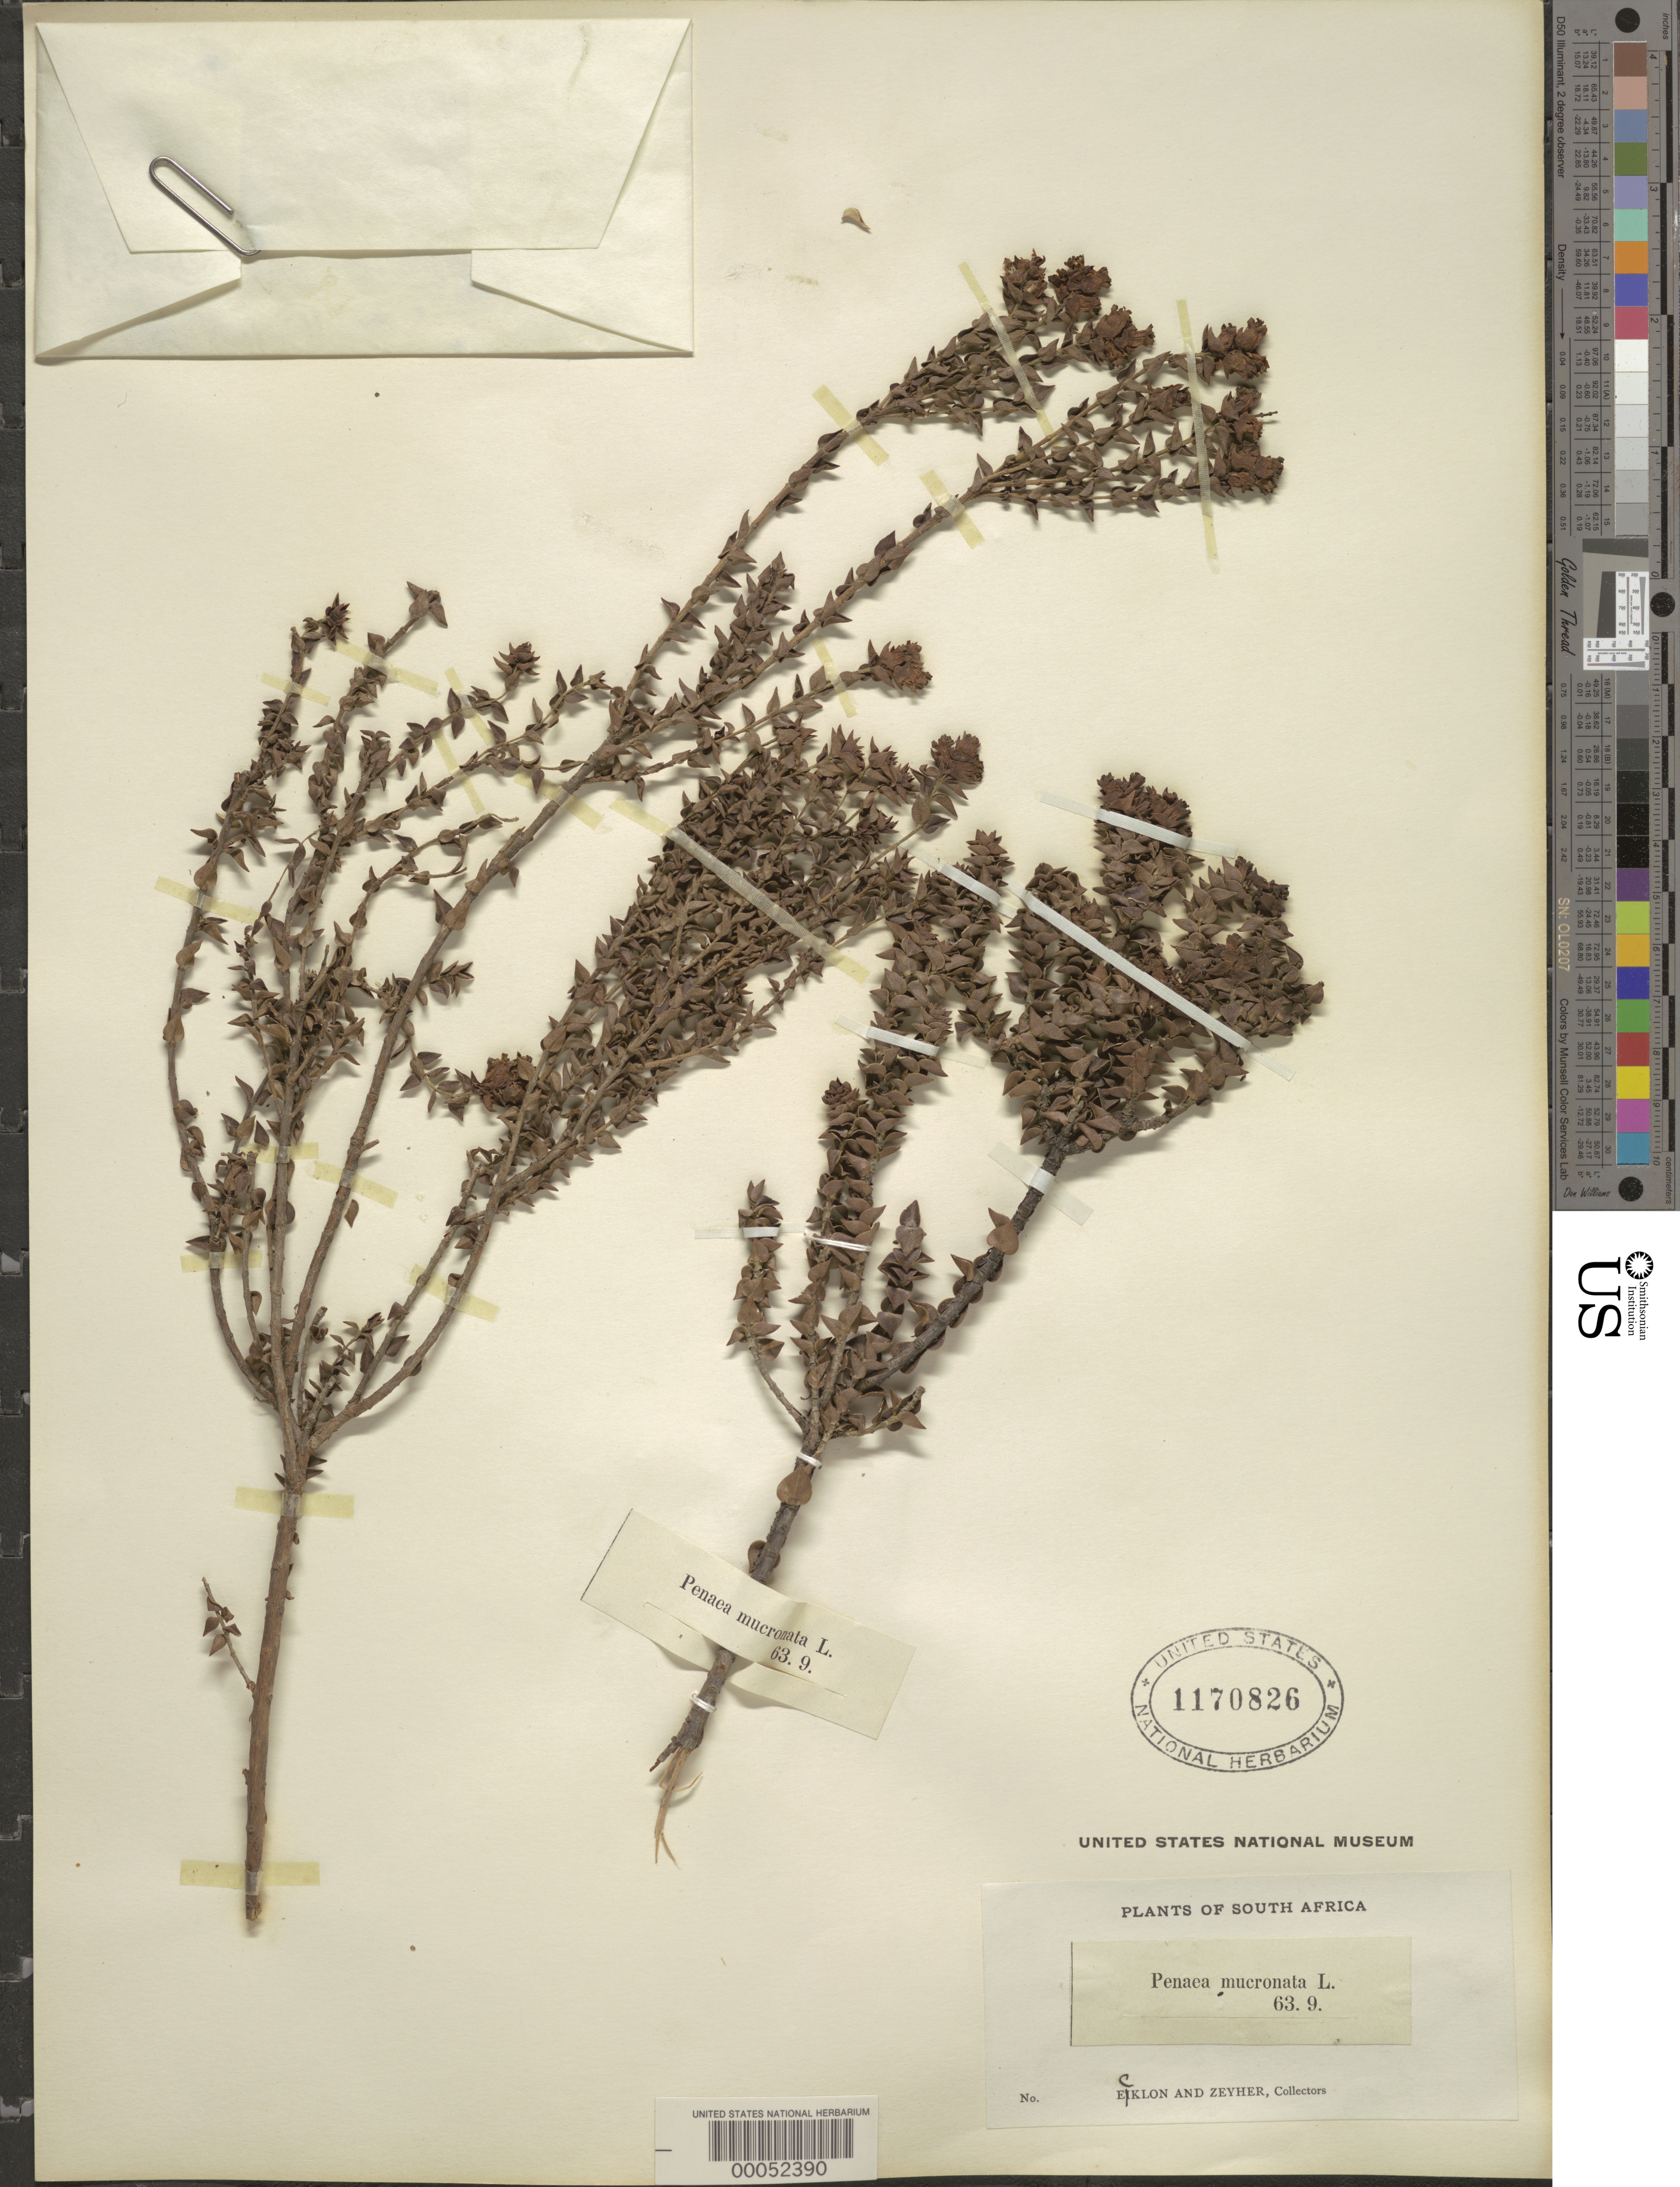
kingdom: Plantae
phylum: Tracheophyta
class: Magnoliopsida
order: Myrtales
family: Penaeaceae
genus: Penaea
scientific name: Penaea mucronata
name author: L.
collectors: C. F. Ecklon & C. Zeyher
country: South Africa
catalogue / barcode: US 1170826